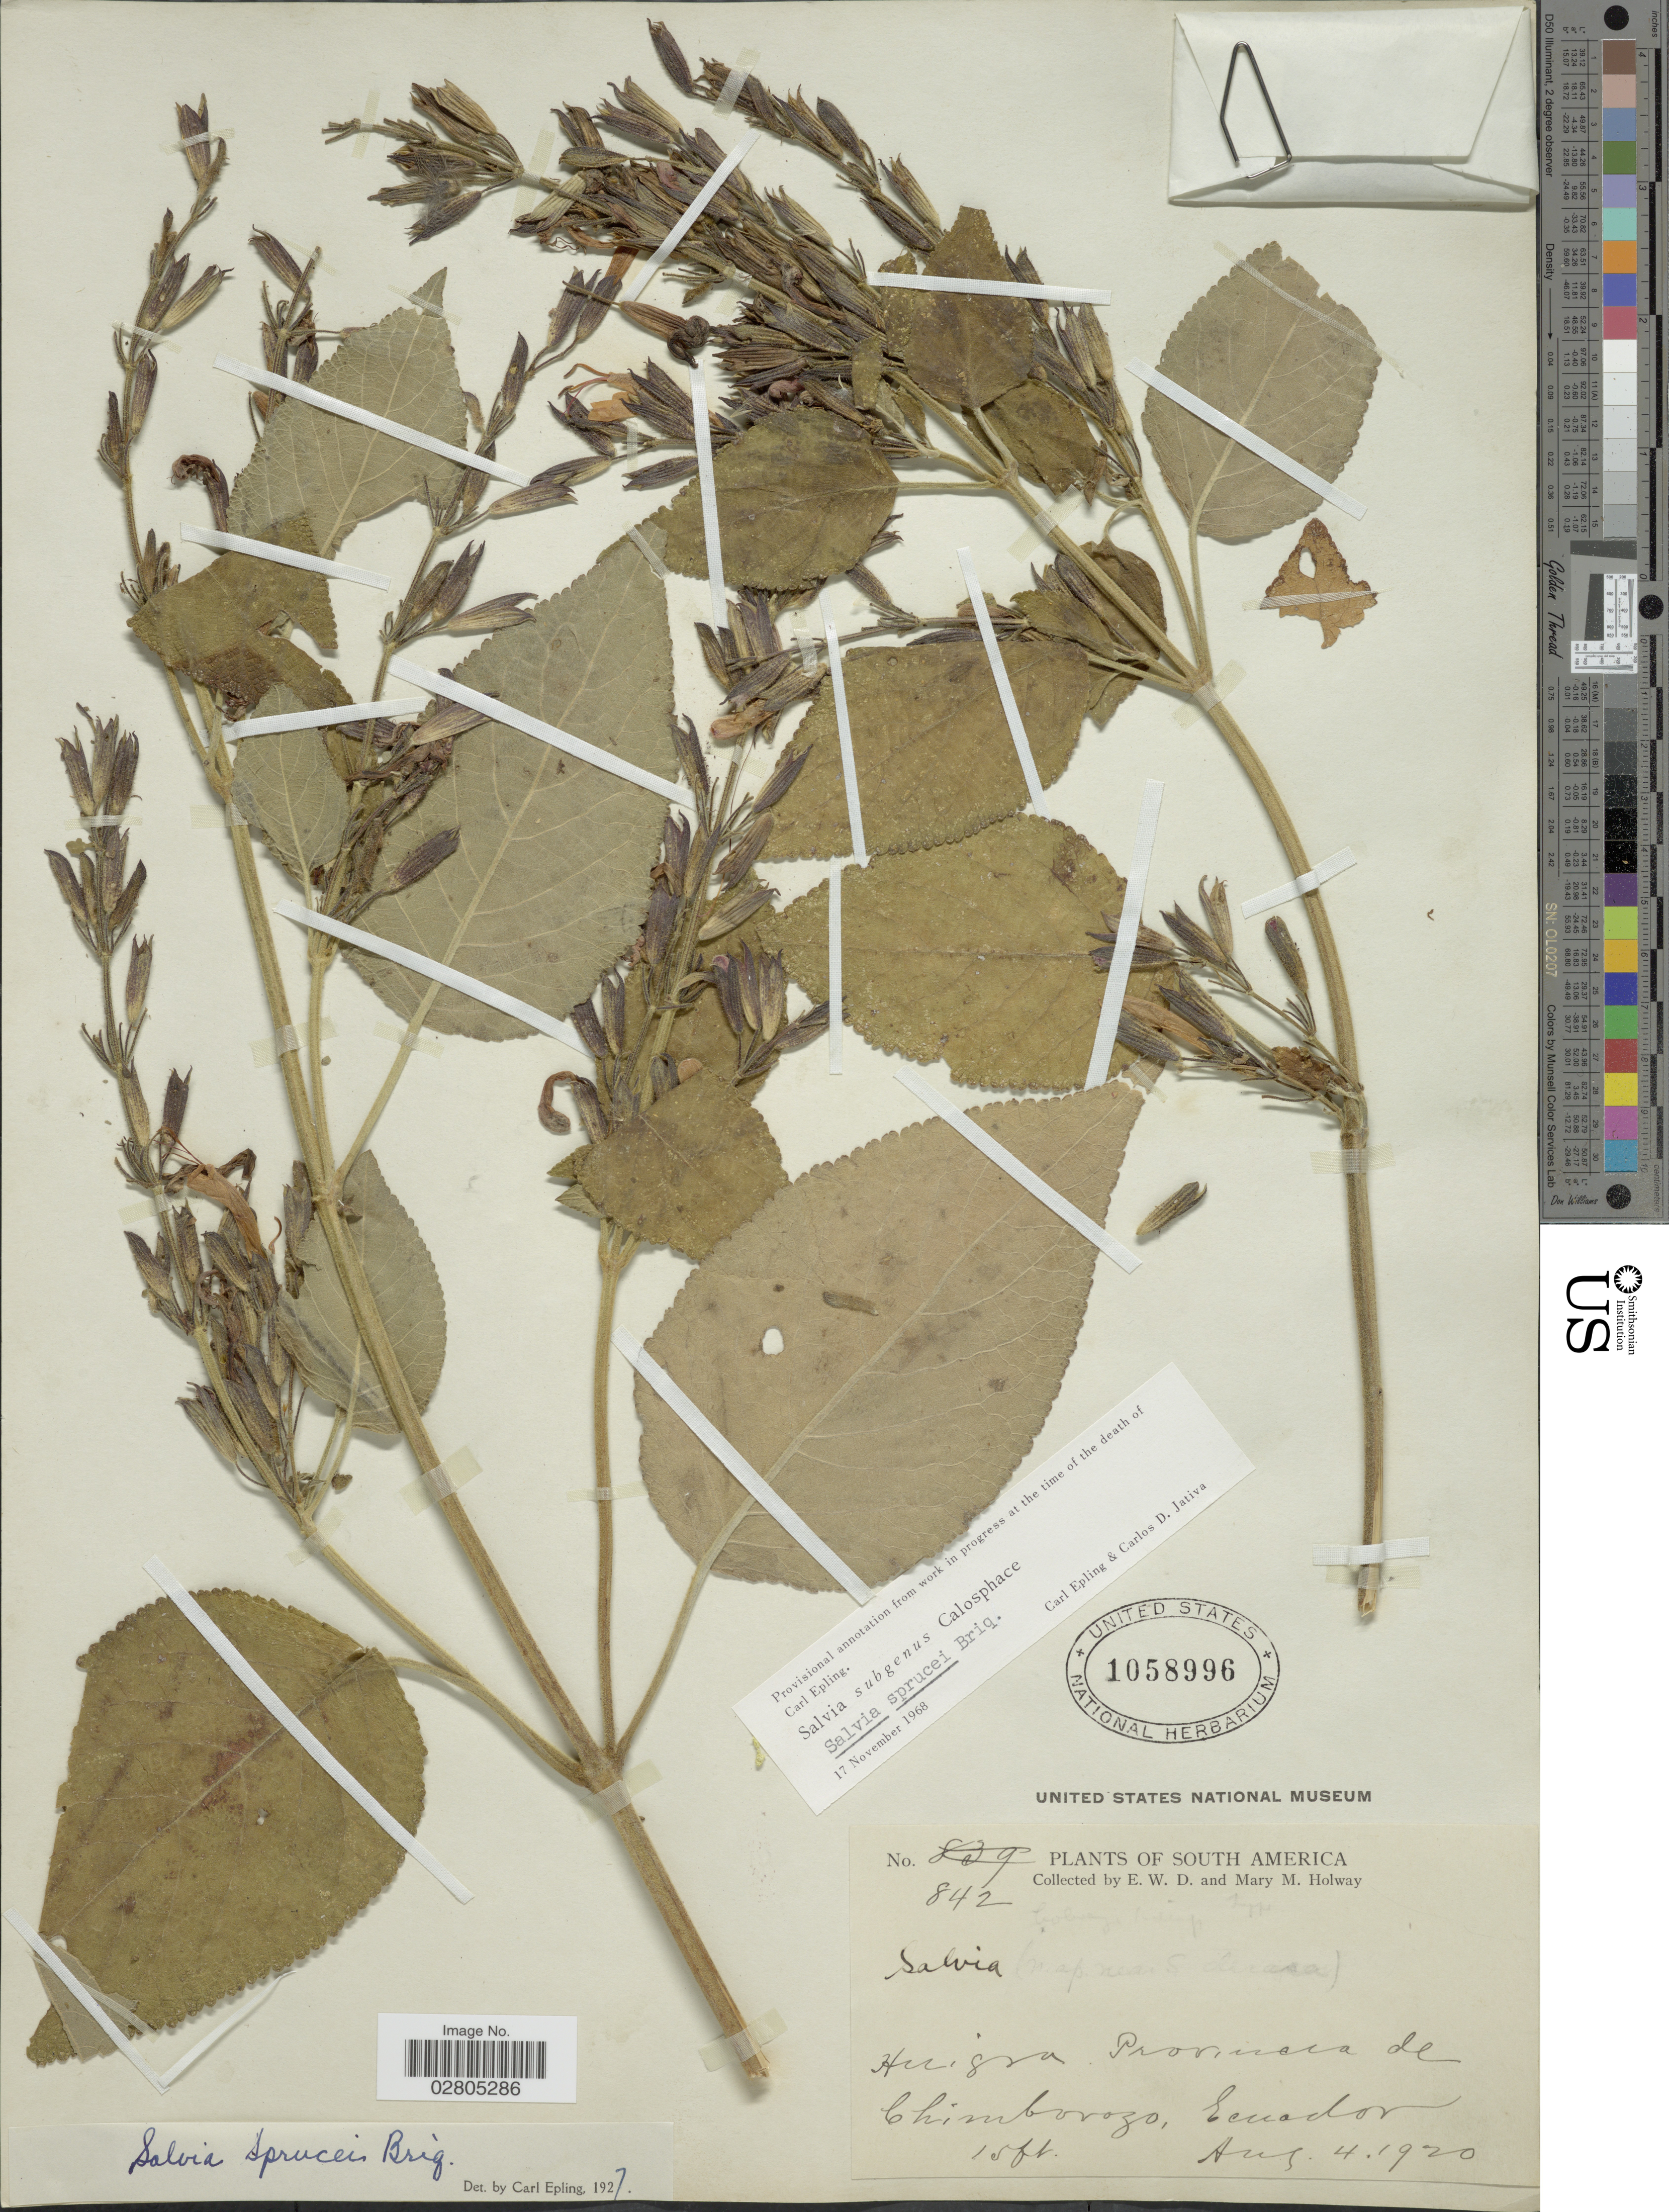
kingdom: Plantae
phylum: Tracheophyta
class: Magnoliopsida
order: Lamiales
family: Lamiaceae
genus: Salvia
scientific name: Salvia sprucei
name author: Briq.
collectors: E. W. D. Holway & M. M. Holway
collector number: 842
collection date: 1920-08-04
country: Ecuador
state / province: Chimborazo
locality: Huigra.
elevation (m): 5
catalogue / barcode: US 1058996